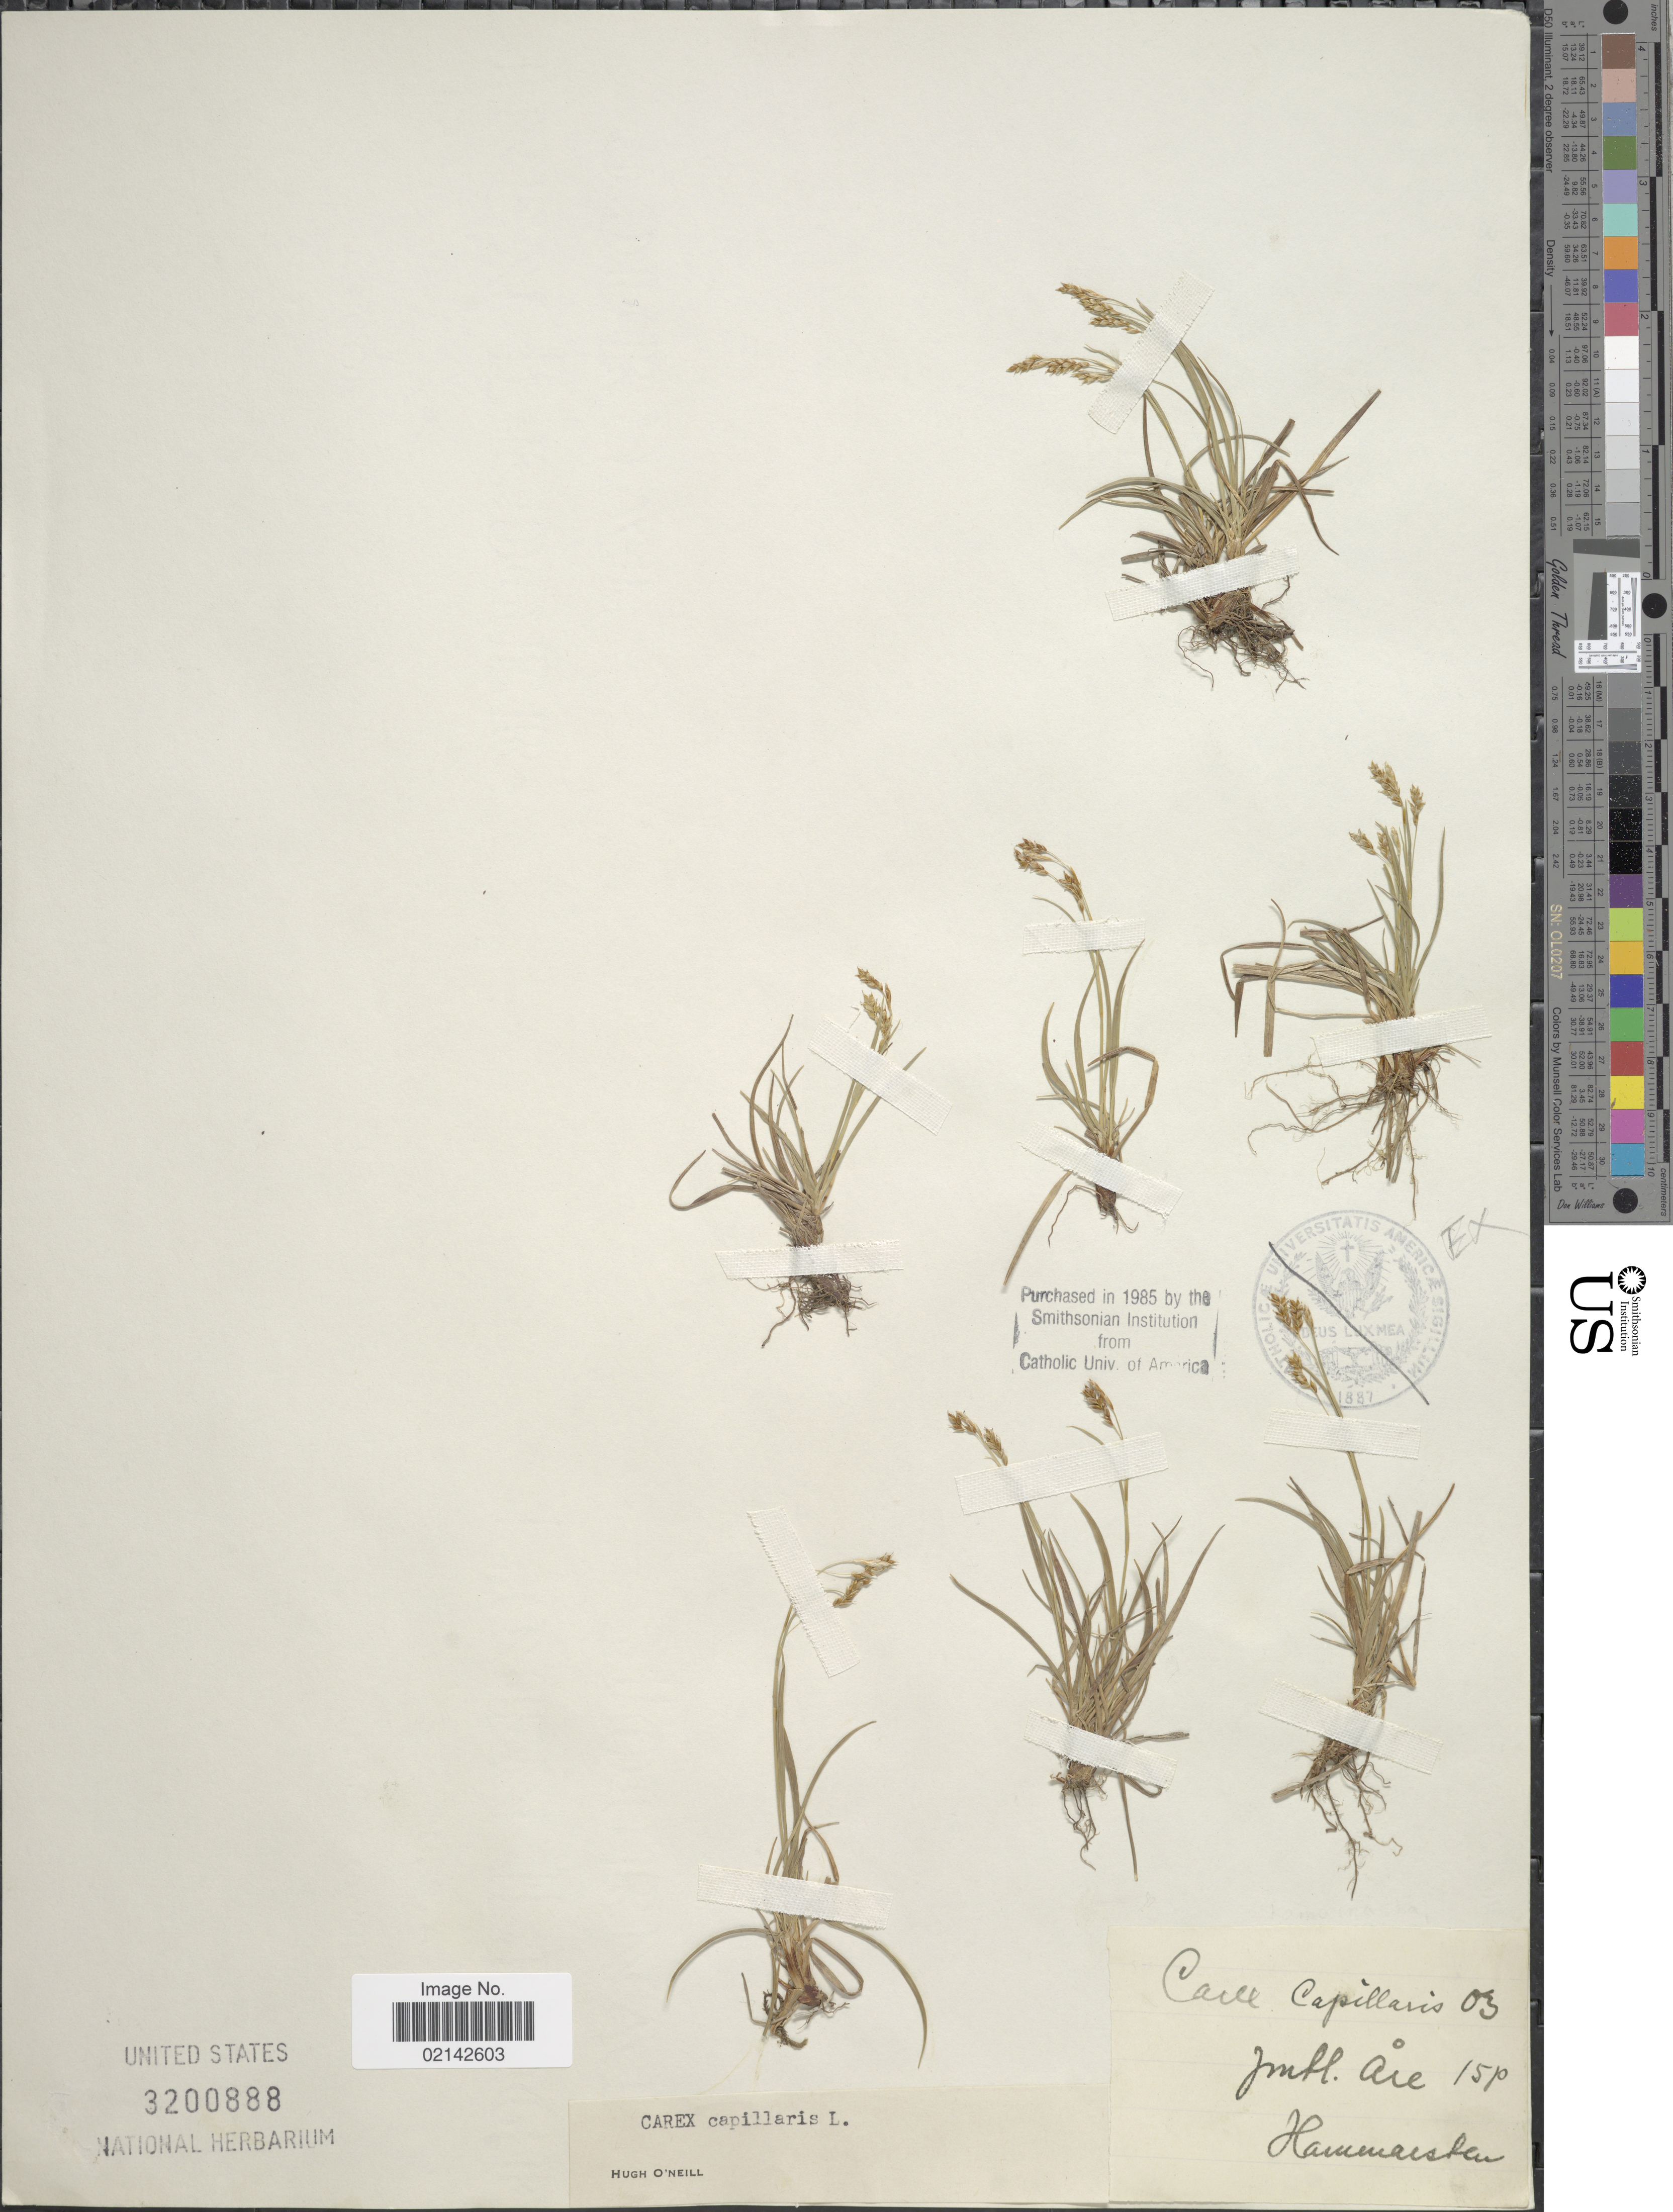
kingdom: Plantae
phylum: Tracheophyta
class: Liliopsida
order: Poales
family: Cyperaceae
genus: Carex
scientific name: Carex capillaris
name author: L.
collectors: Hamenaesten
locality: Jmtl. Aie 15 P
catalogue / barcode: US 3200888